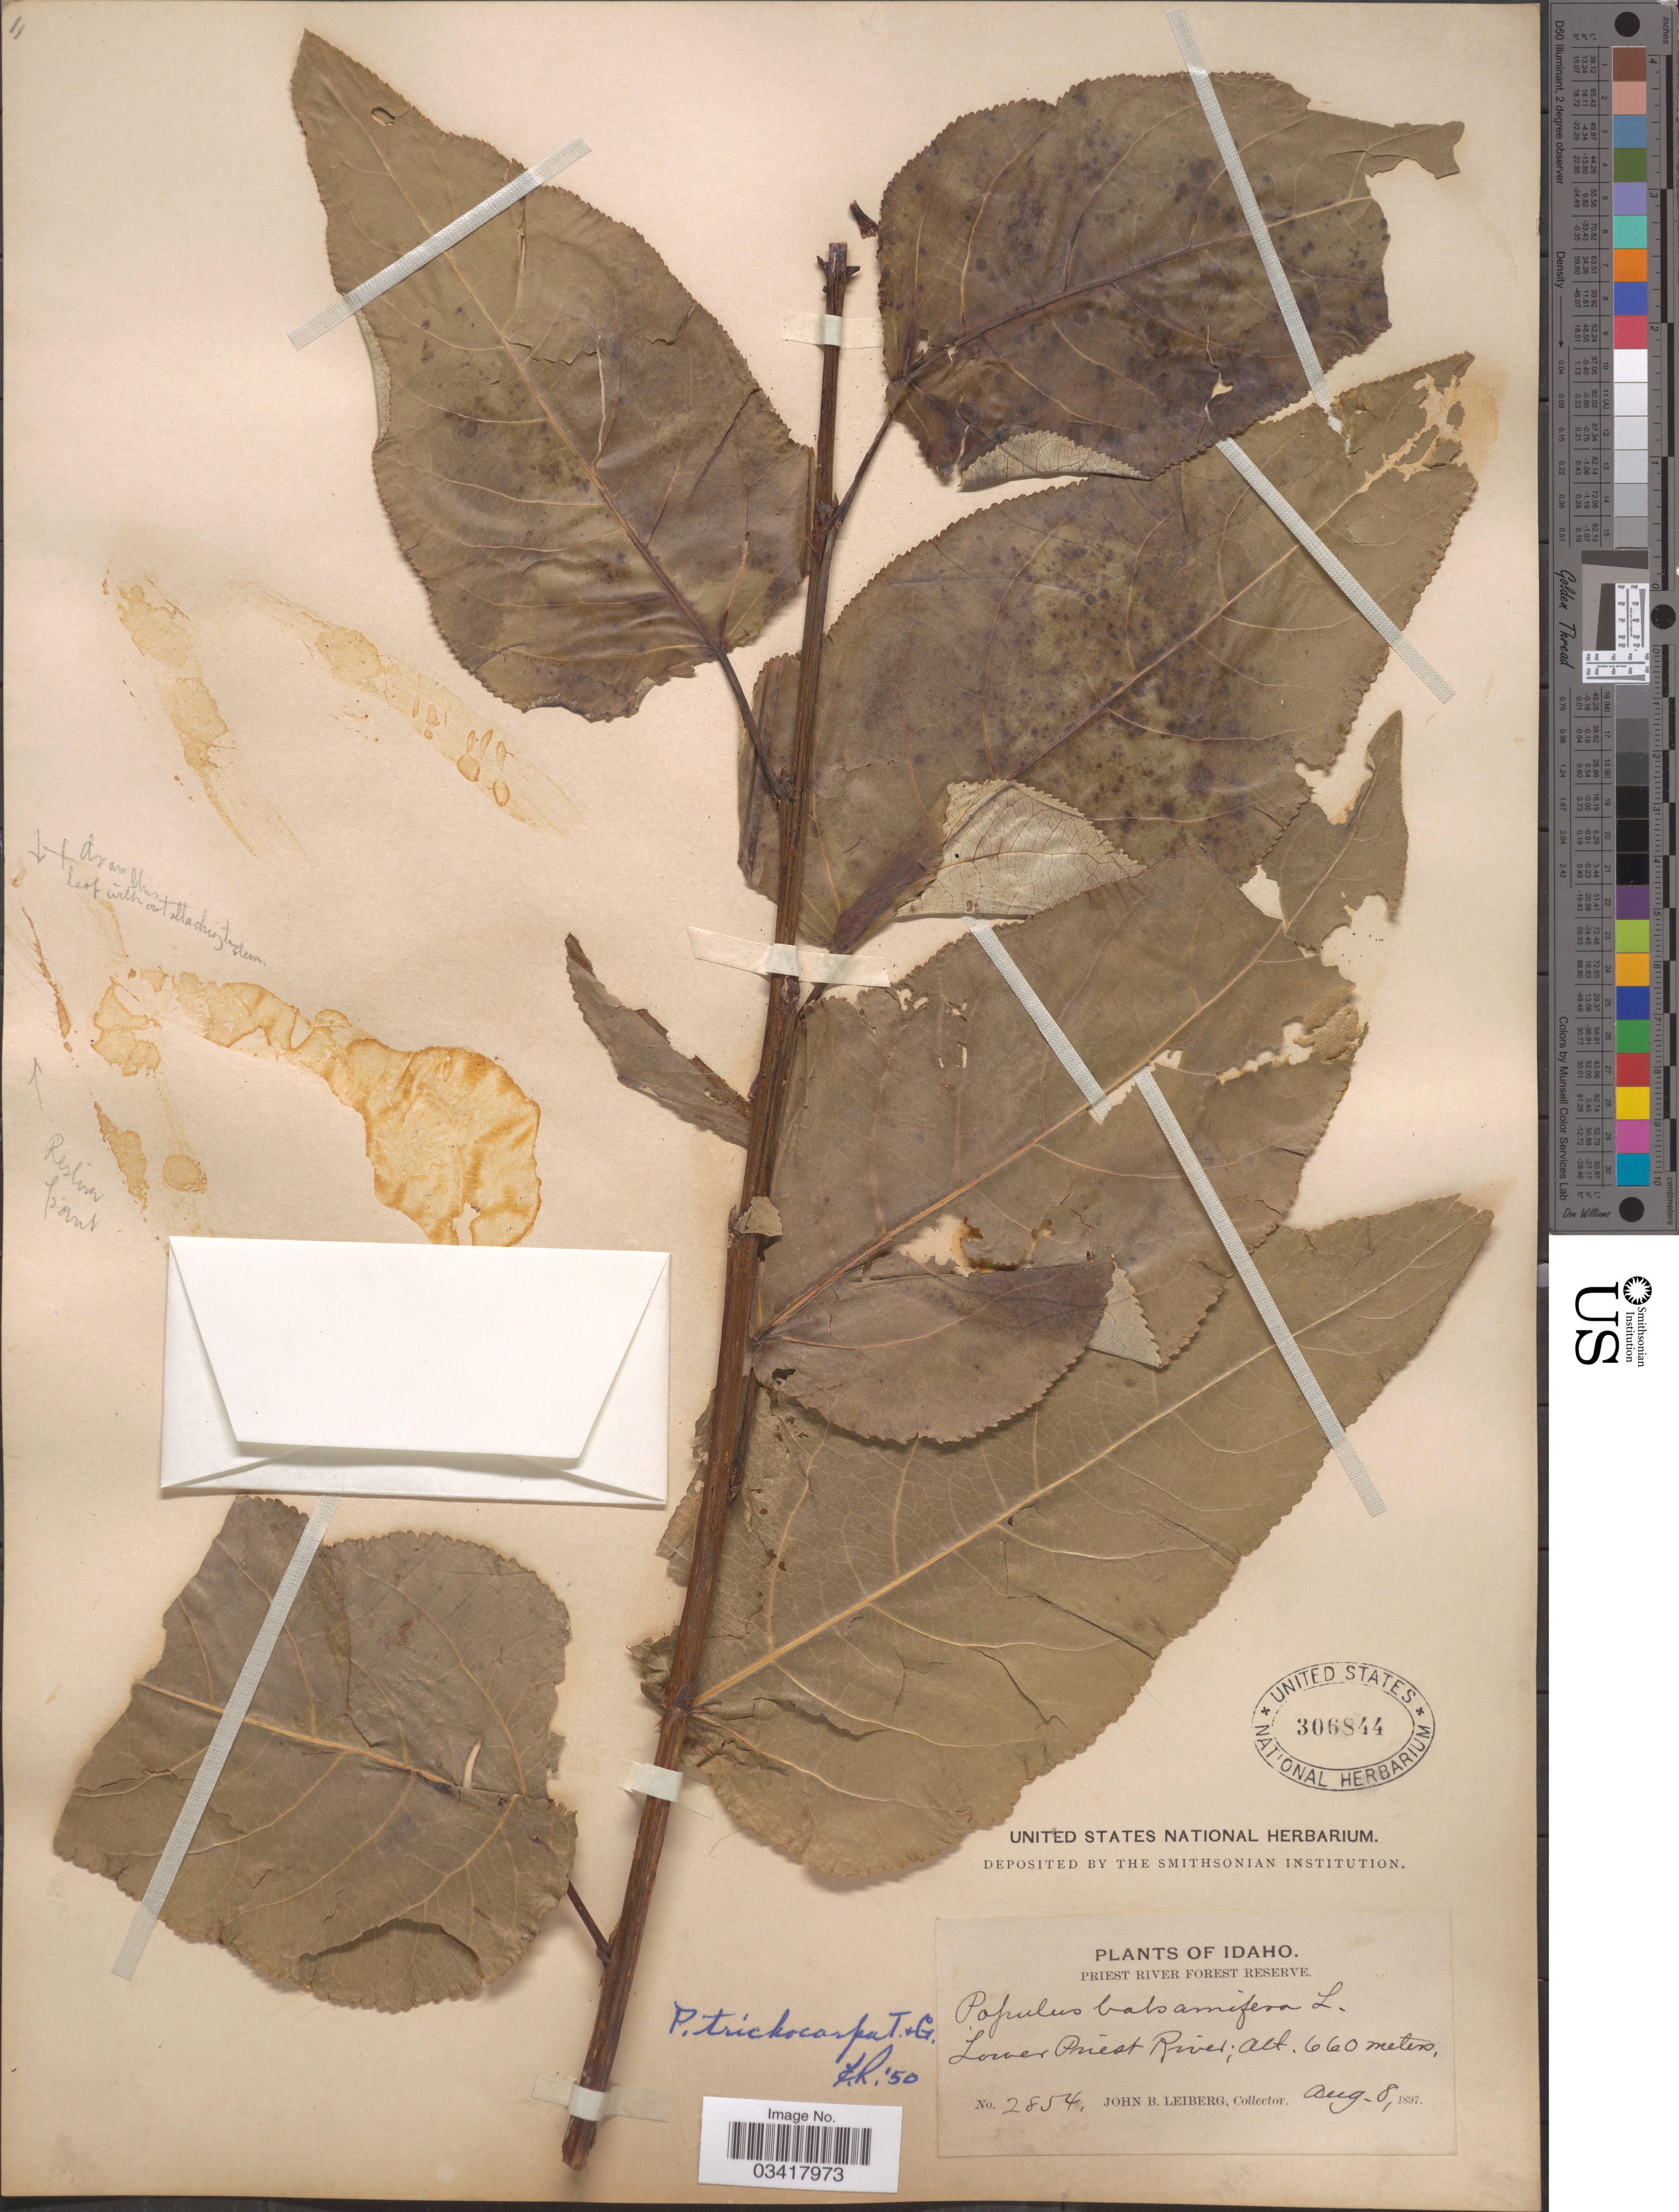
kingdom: Plantae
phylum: Tracheophyta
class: Magnoliopsida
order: Malpighiales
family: Salicaceae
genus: Populus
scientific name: Populus trichocarpa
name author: Torr. & A. Gray ex W. Hook.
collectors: J. B. Leiberg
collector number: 2854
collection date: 1897-08-08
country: United States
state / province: Idaho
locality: Priest River Forest Reserve. Lower Priest River.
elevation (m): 660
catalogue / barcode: US 306844